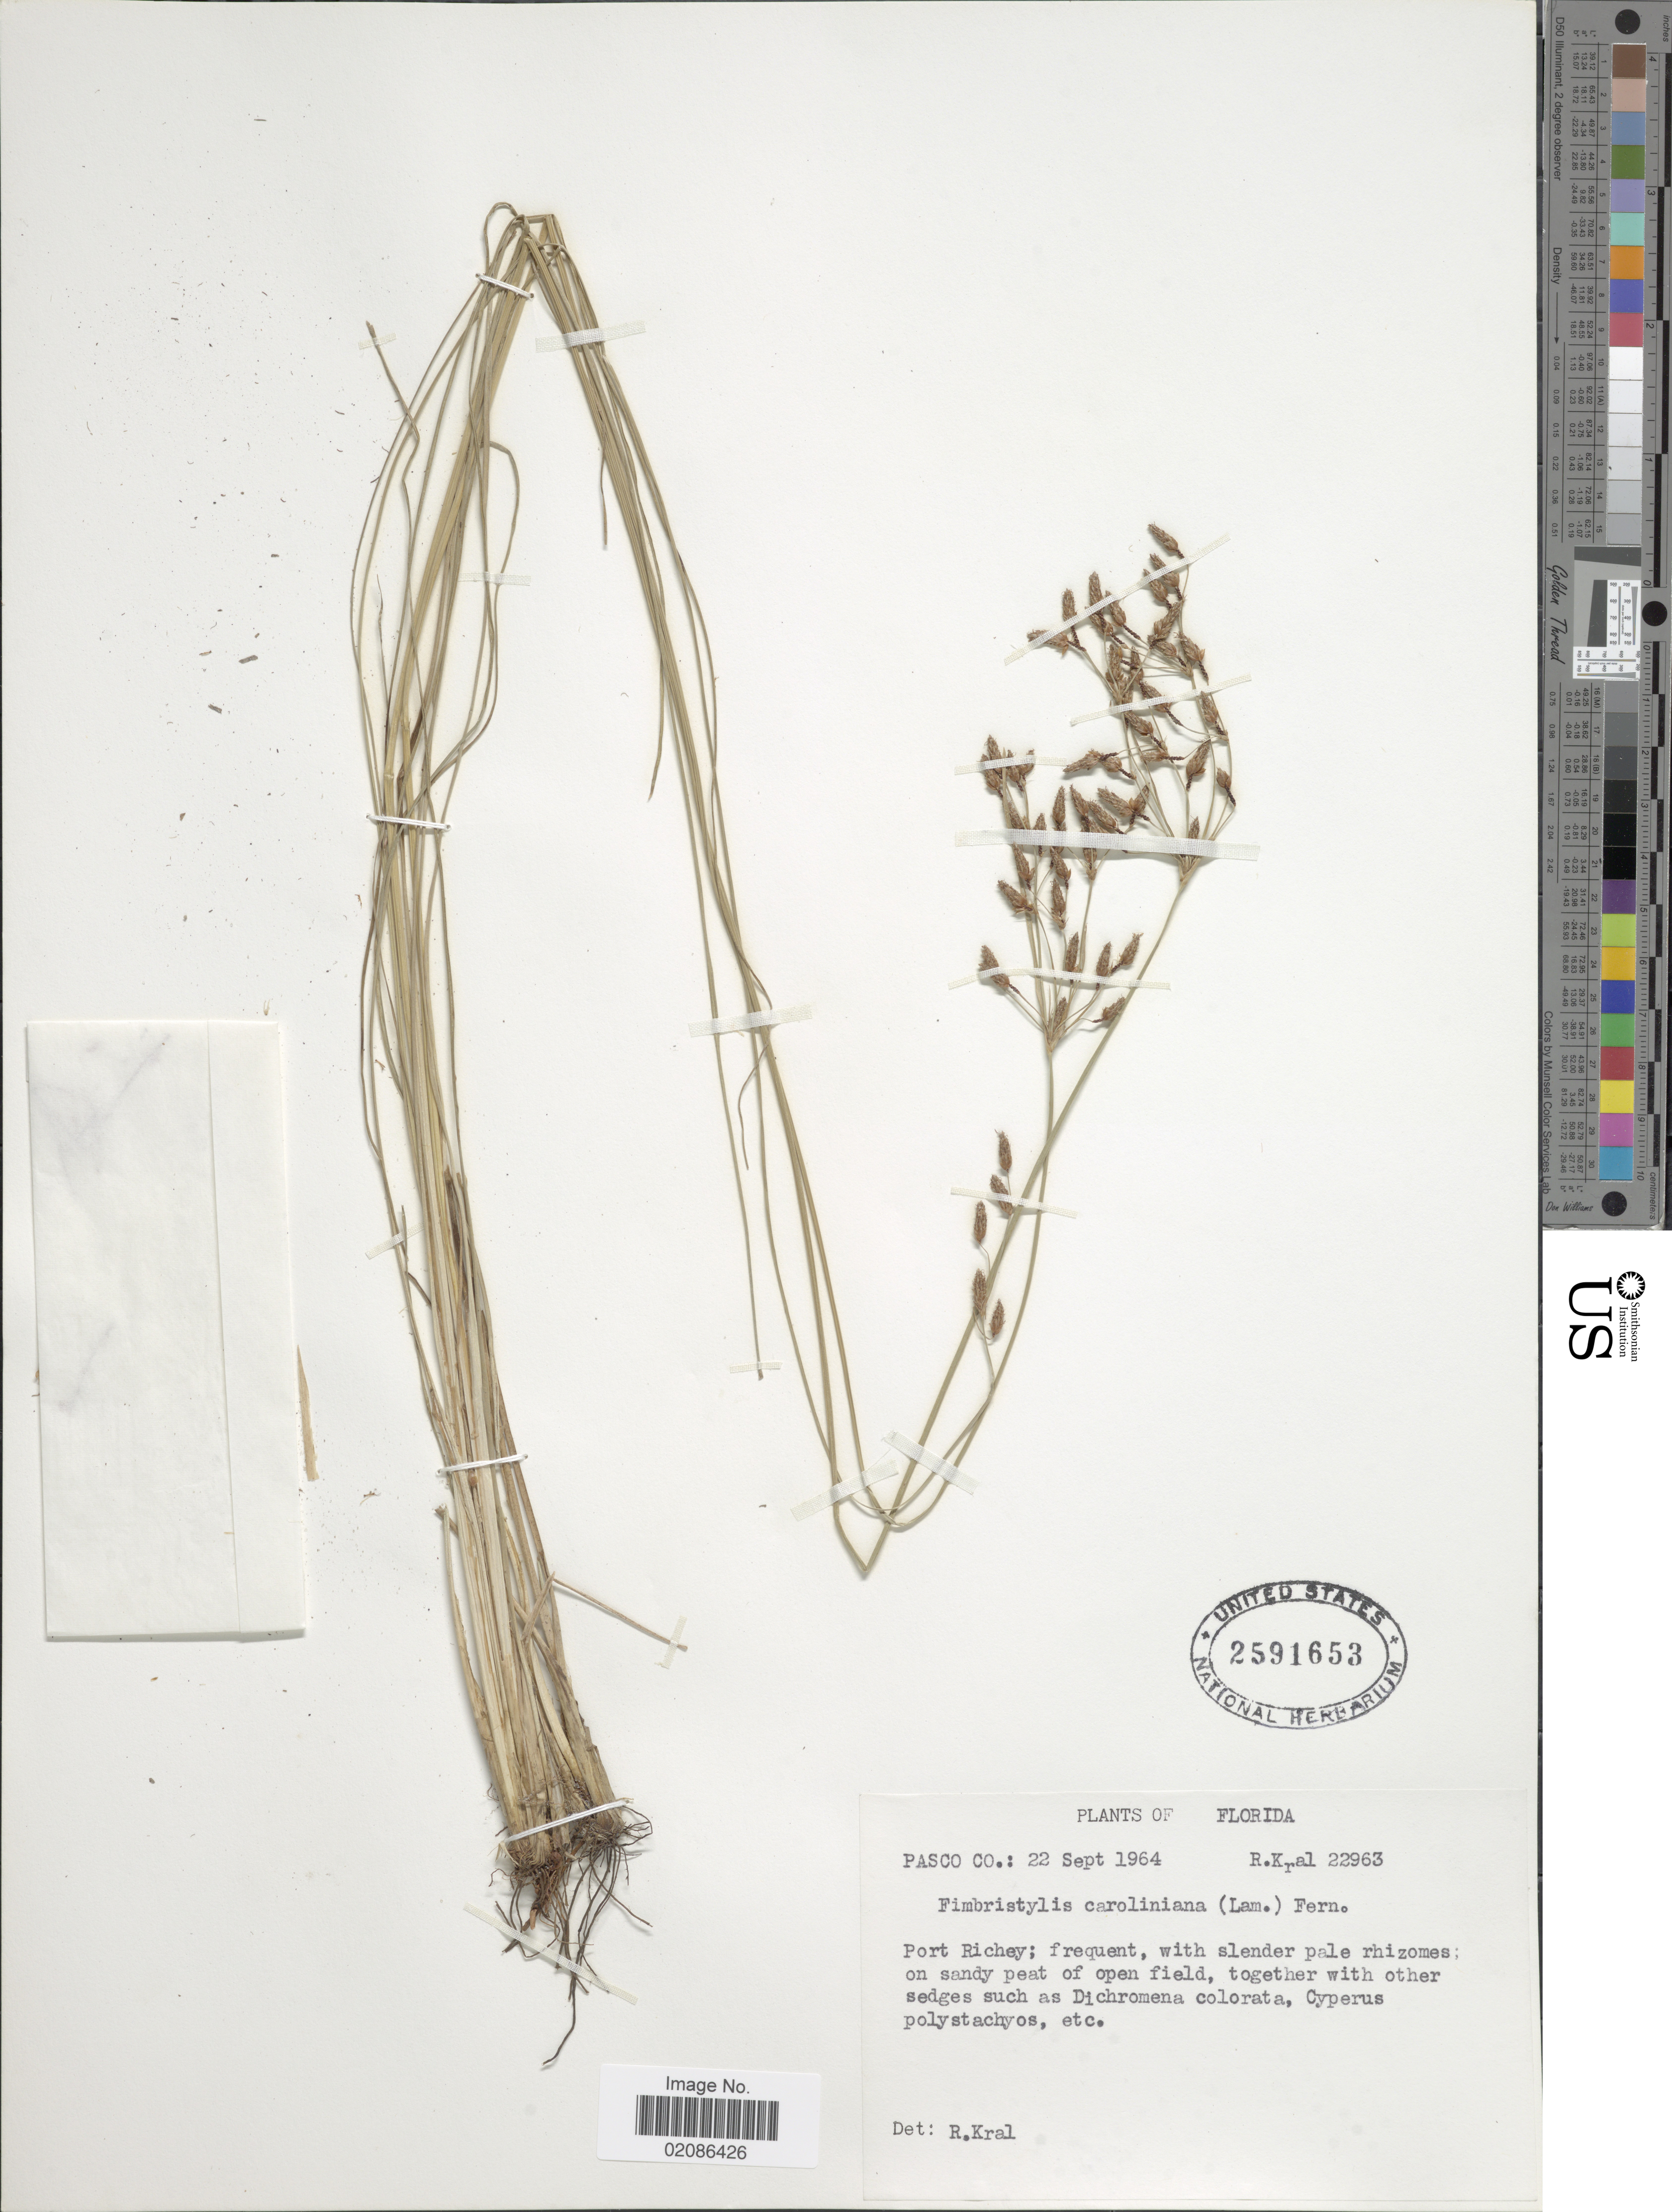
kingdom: Plantae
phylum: Tracheophyta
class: Liliopsida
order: Poales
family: Cyperaceae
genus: Fimbristylis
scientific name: Fimbristylis caroliniana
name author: (Lam.) Fernald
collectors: R. Kral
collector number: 22963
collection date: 1964-09-22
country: United States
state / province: Florida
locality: Pasco Co; Port Richey; frequent, with slender pale rhizomes; on sandy peat of open field, together with other sedges such as Dichromena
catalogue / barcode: US 2591653